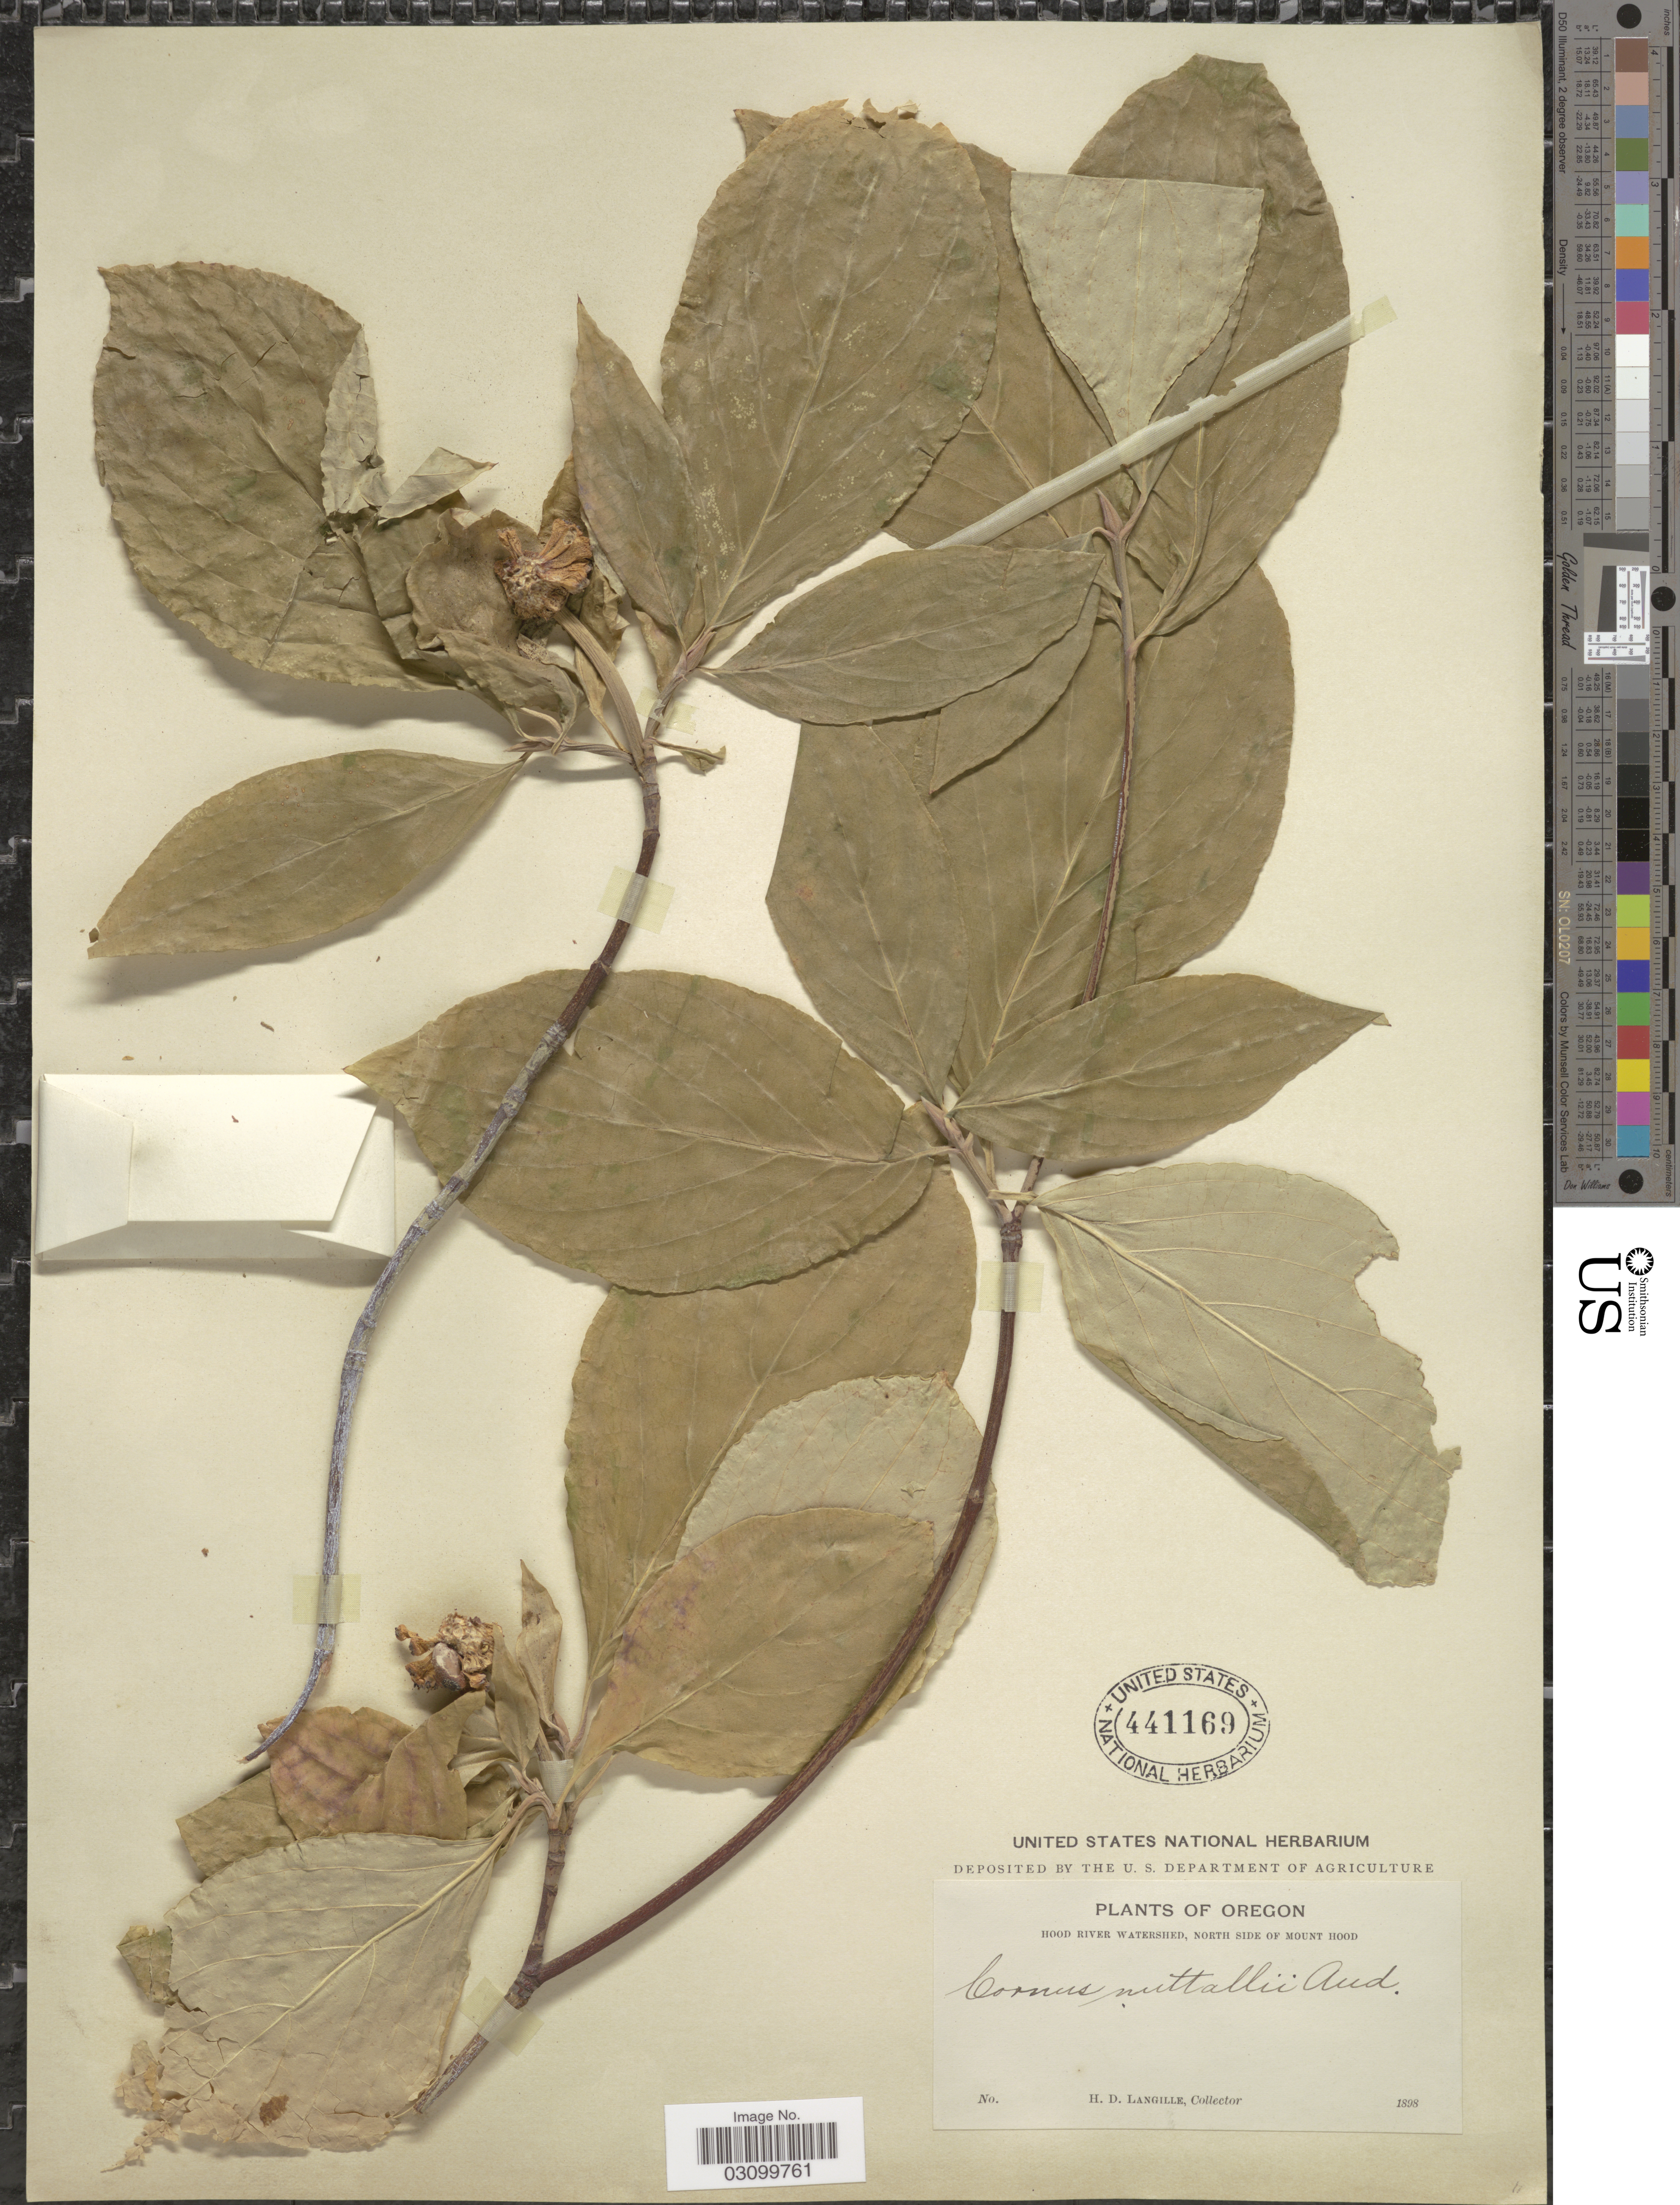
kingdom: Plantae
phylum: Tracheophyta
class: Magnoliopsida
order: Cornales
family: Cornaceae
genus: Cornus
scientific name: Cornus nuttallii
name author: Audubon ex Torr. & A. Gray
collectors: H. Langille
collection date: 1898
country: United States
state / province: Oregon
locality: Hood River Watershed, North side of Mount Hood.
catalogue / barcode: US 441169